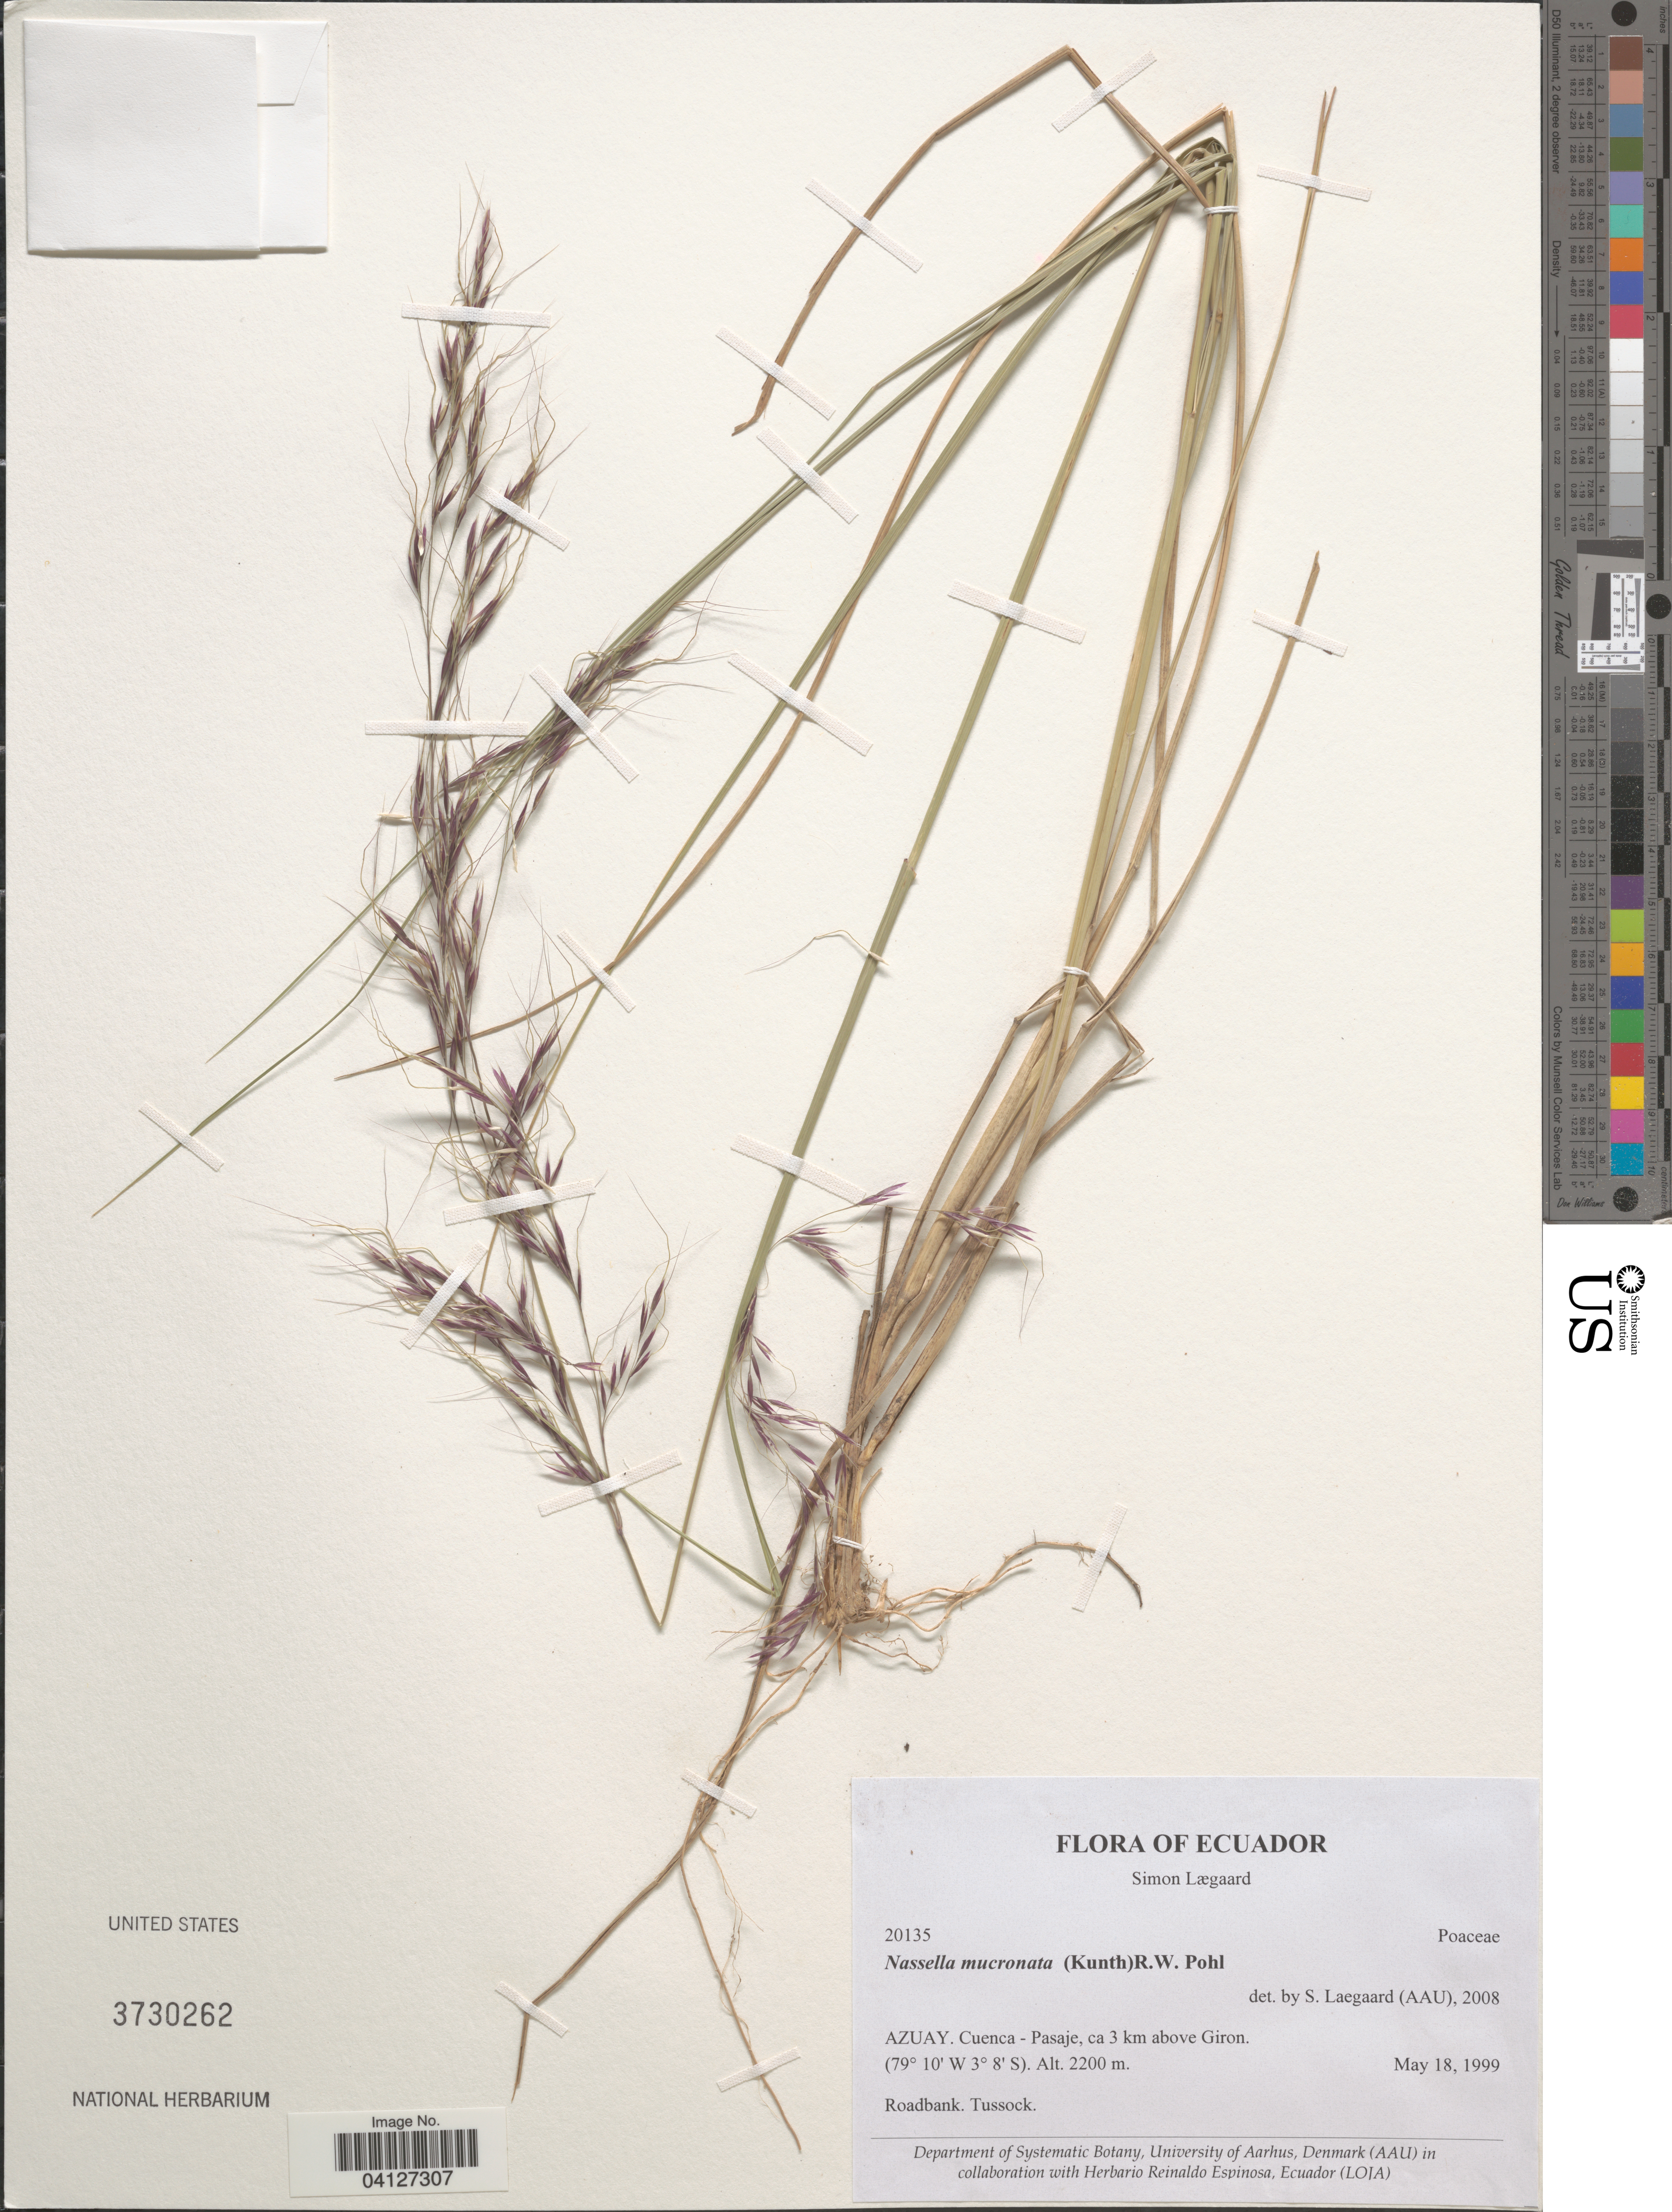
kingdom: Plantae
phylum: Tracheophyta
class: Liliopsida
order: Poales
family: Poaceae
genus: Nassella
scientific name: Nassella mucronata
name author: (Kunth) R.W. Pohl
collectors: S. Lægaard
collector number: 20135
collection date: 1999-05-18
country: Ecuador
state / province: Azuay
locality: Cuenca - Pasaje, ca 3 km above Giron.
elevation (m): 2200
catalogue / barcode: US 3730262